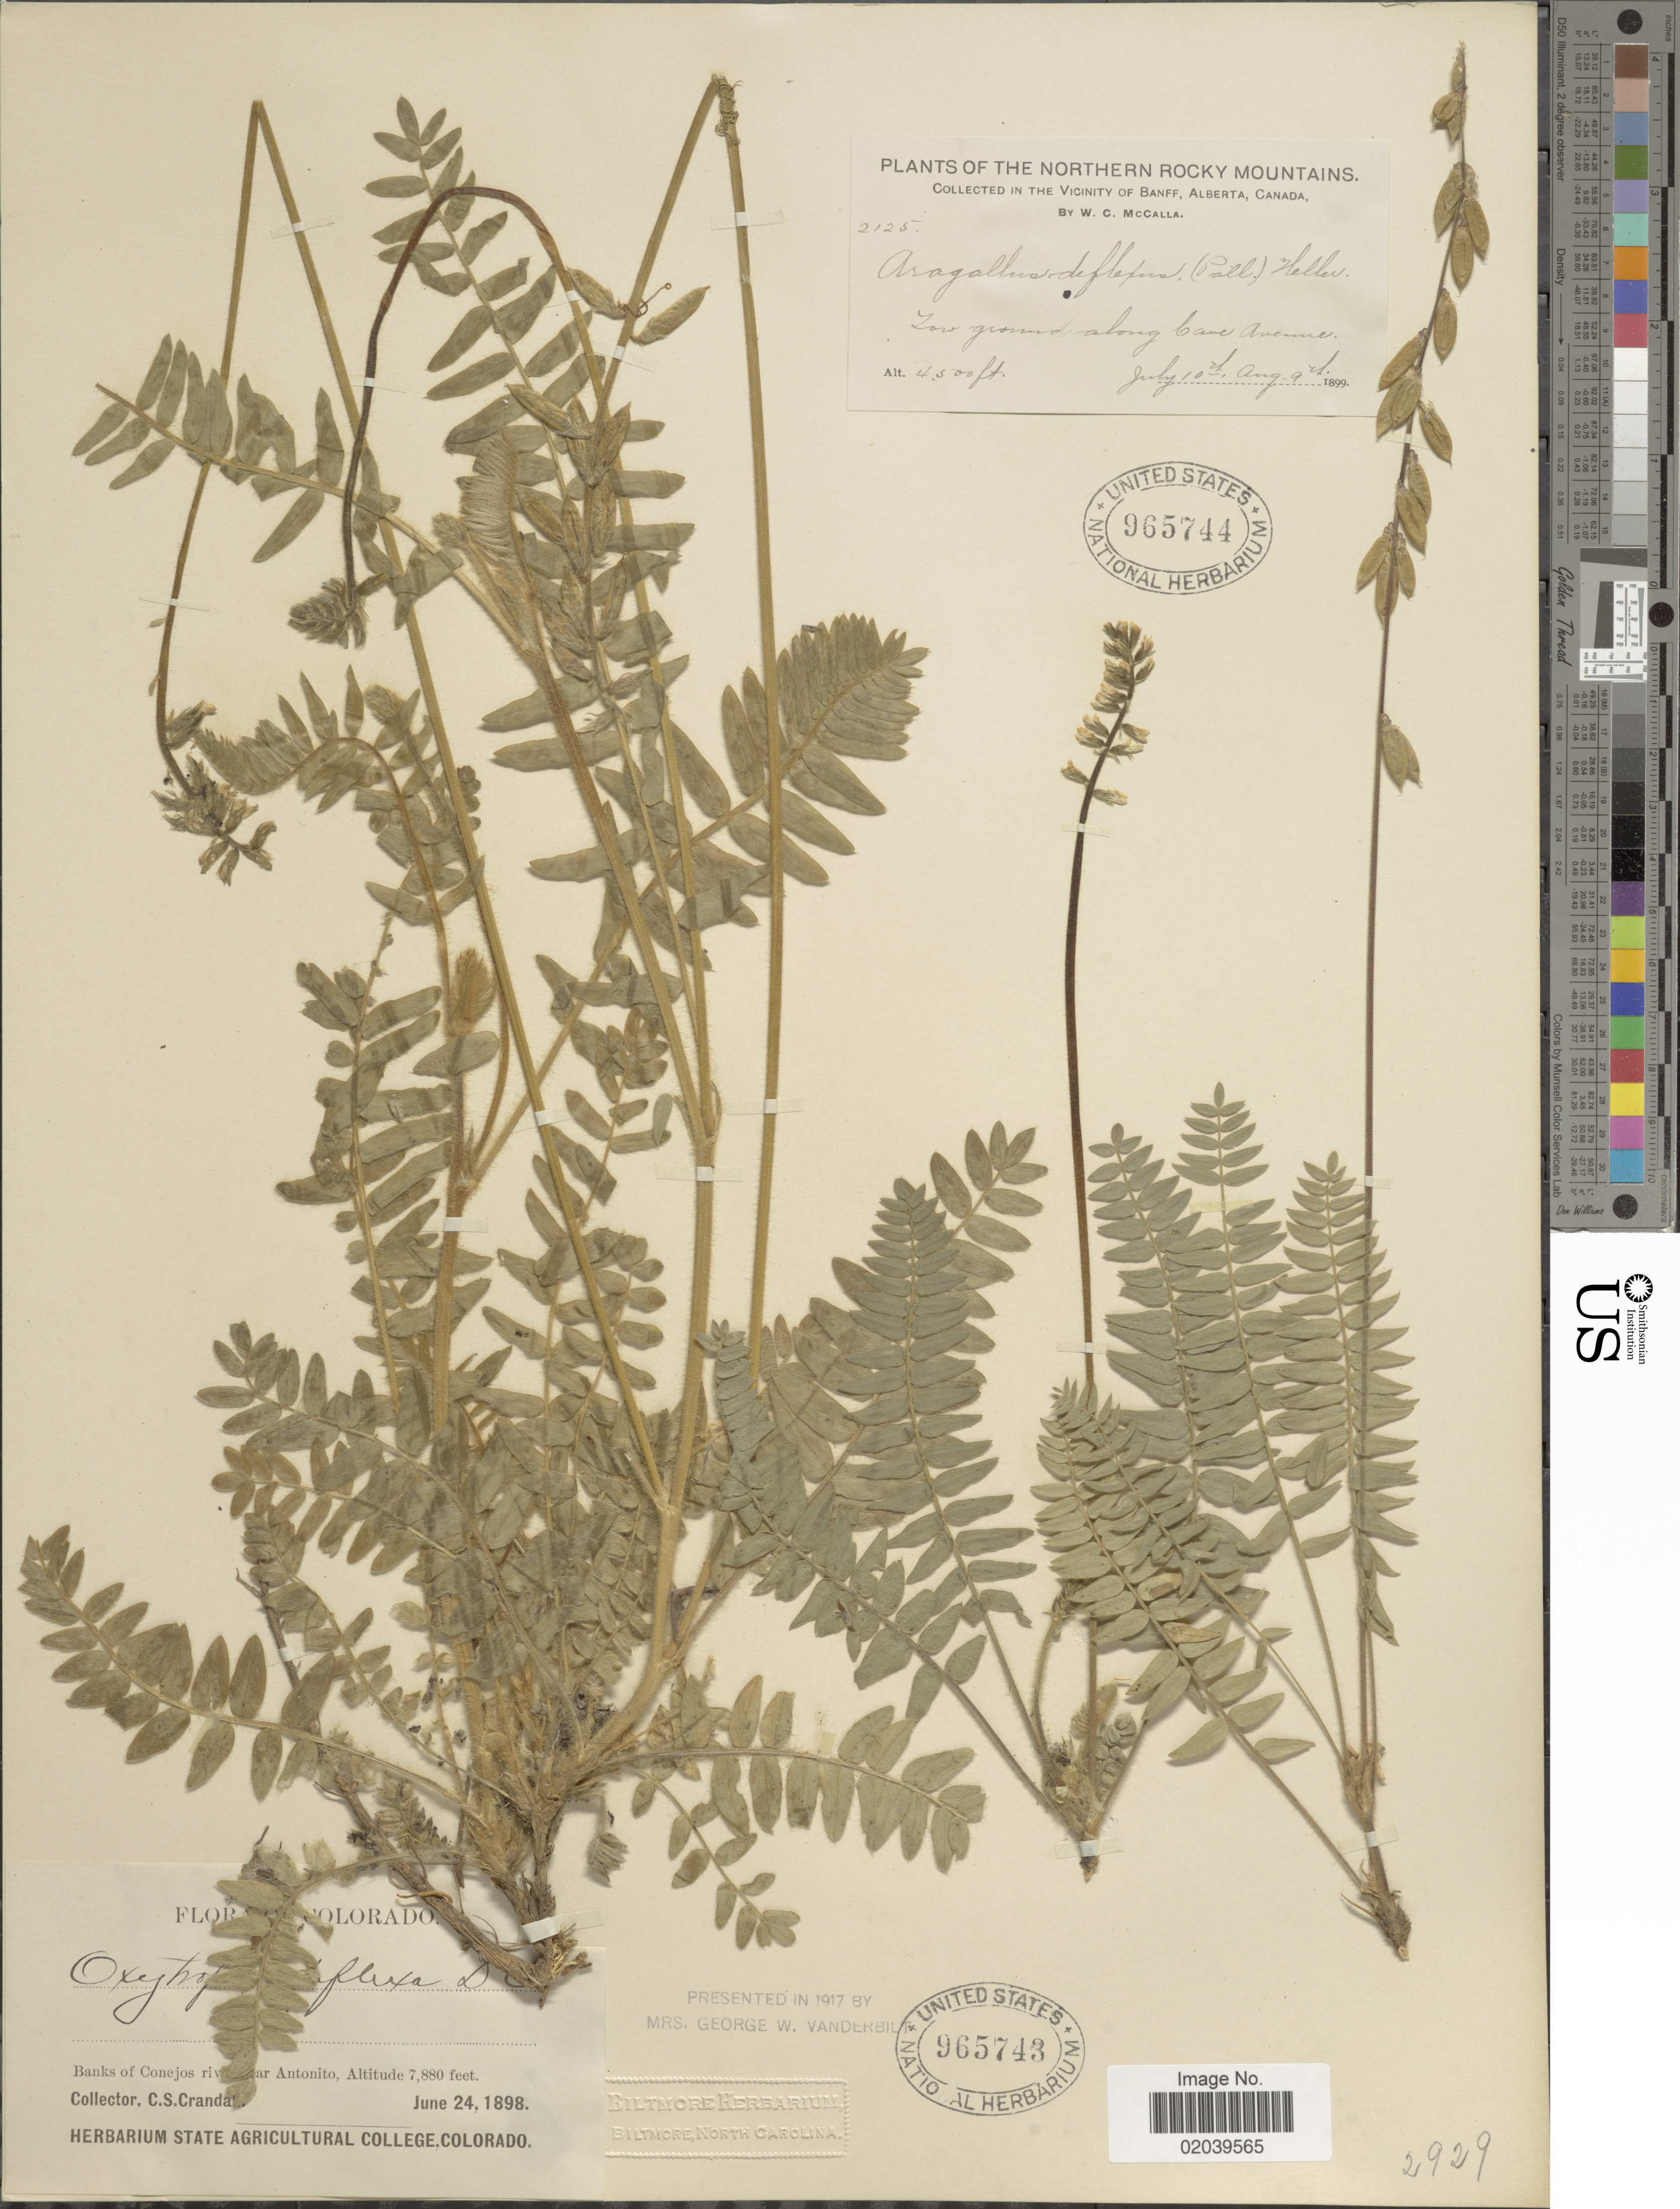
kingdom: Plantae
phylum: Tracheophyta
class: Magnoliopsida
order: Fabales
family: Fabaceae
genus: Oxytropis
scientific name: Oxytropis deflexa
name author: (Pall.) DC.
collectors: W. McCalla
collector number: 2125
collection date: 1899-07-10/1899-08-09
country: Canada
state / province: Alberta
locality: The Northern Rocky Mountains, In the Vicinity of Banff, Alberta, Canada, Along Cave Avenue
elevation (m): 1372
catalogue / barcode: US 965744